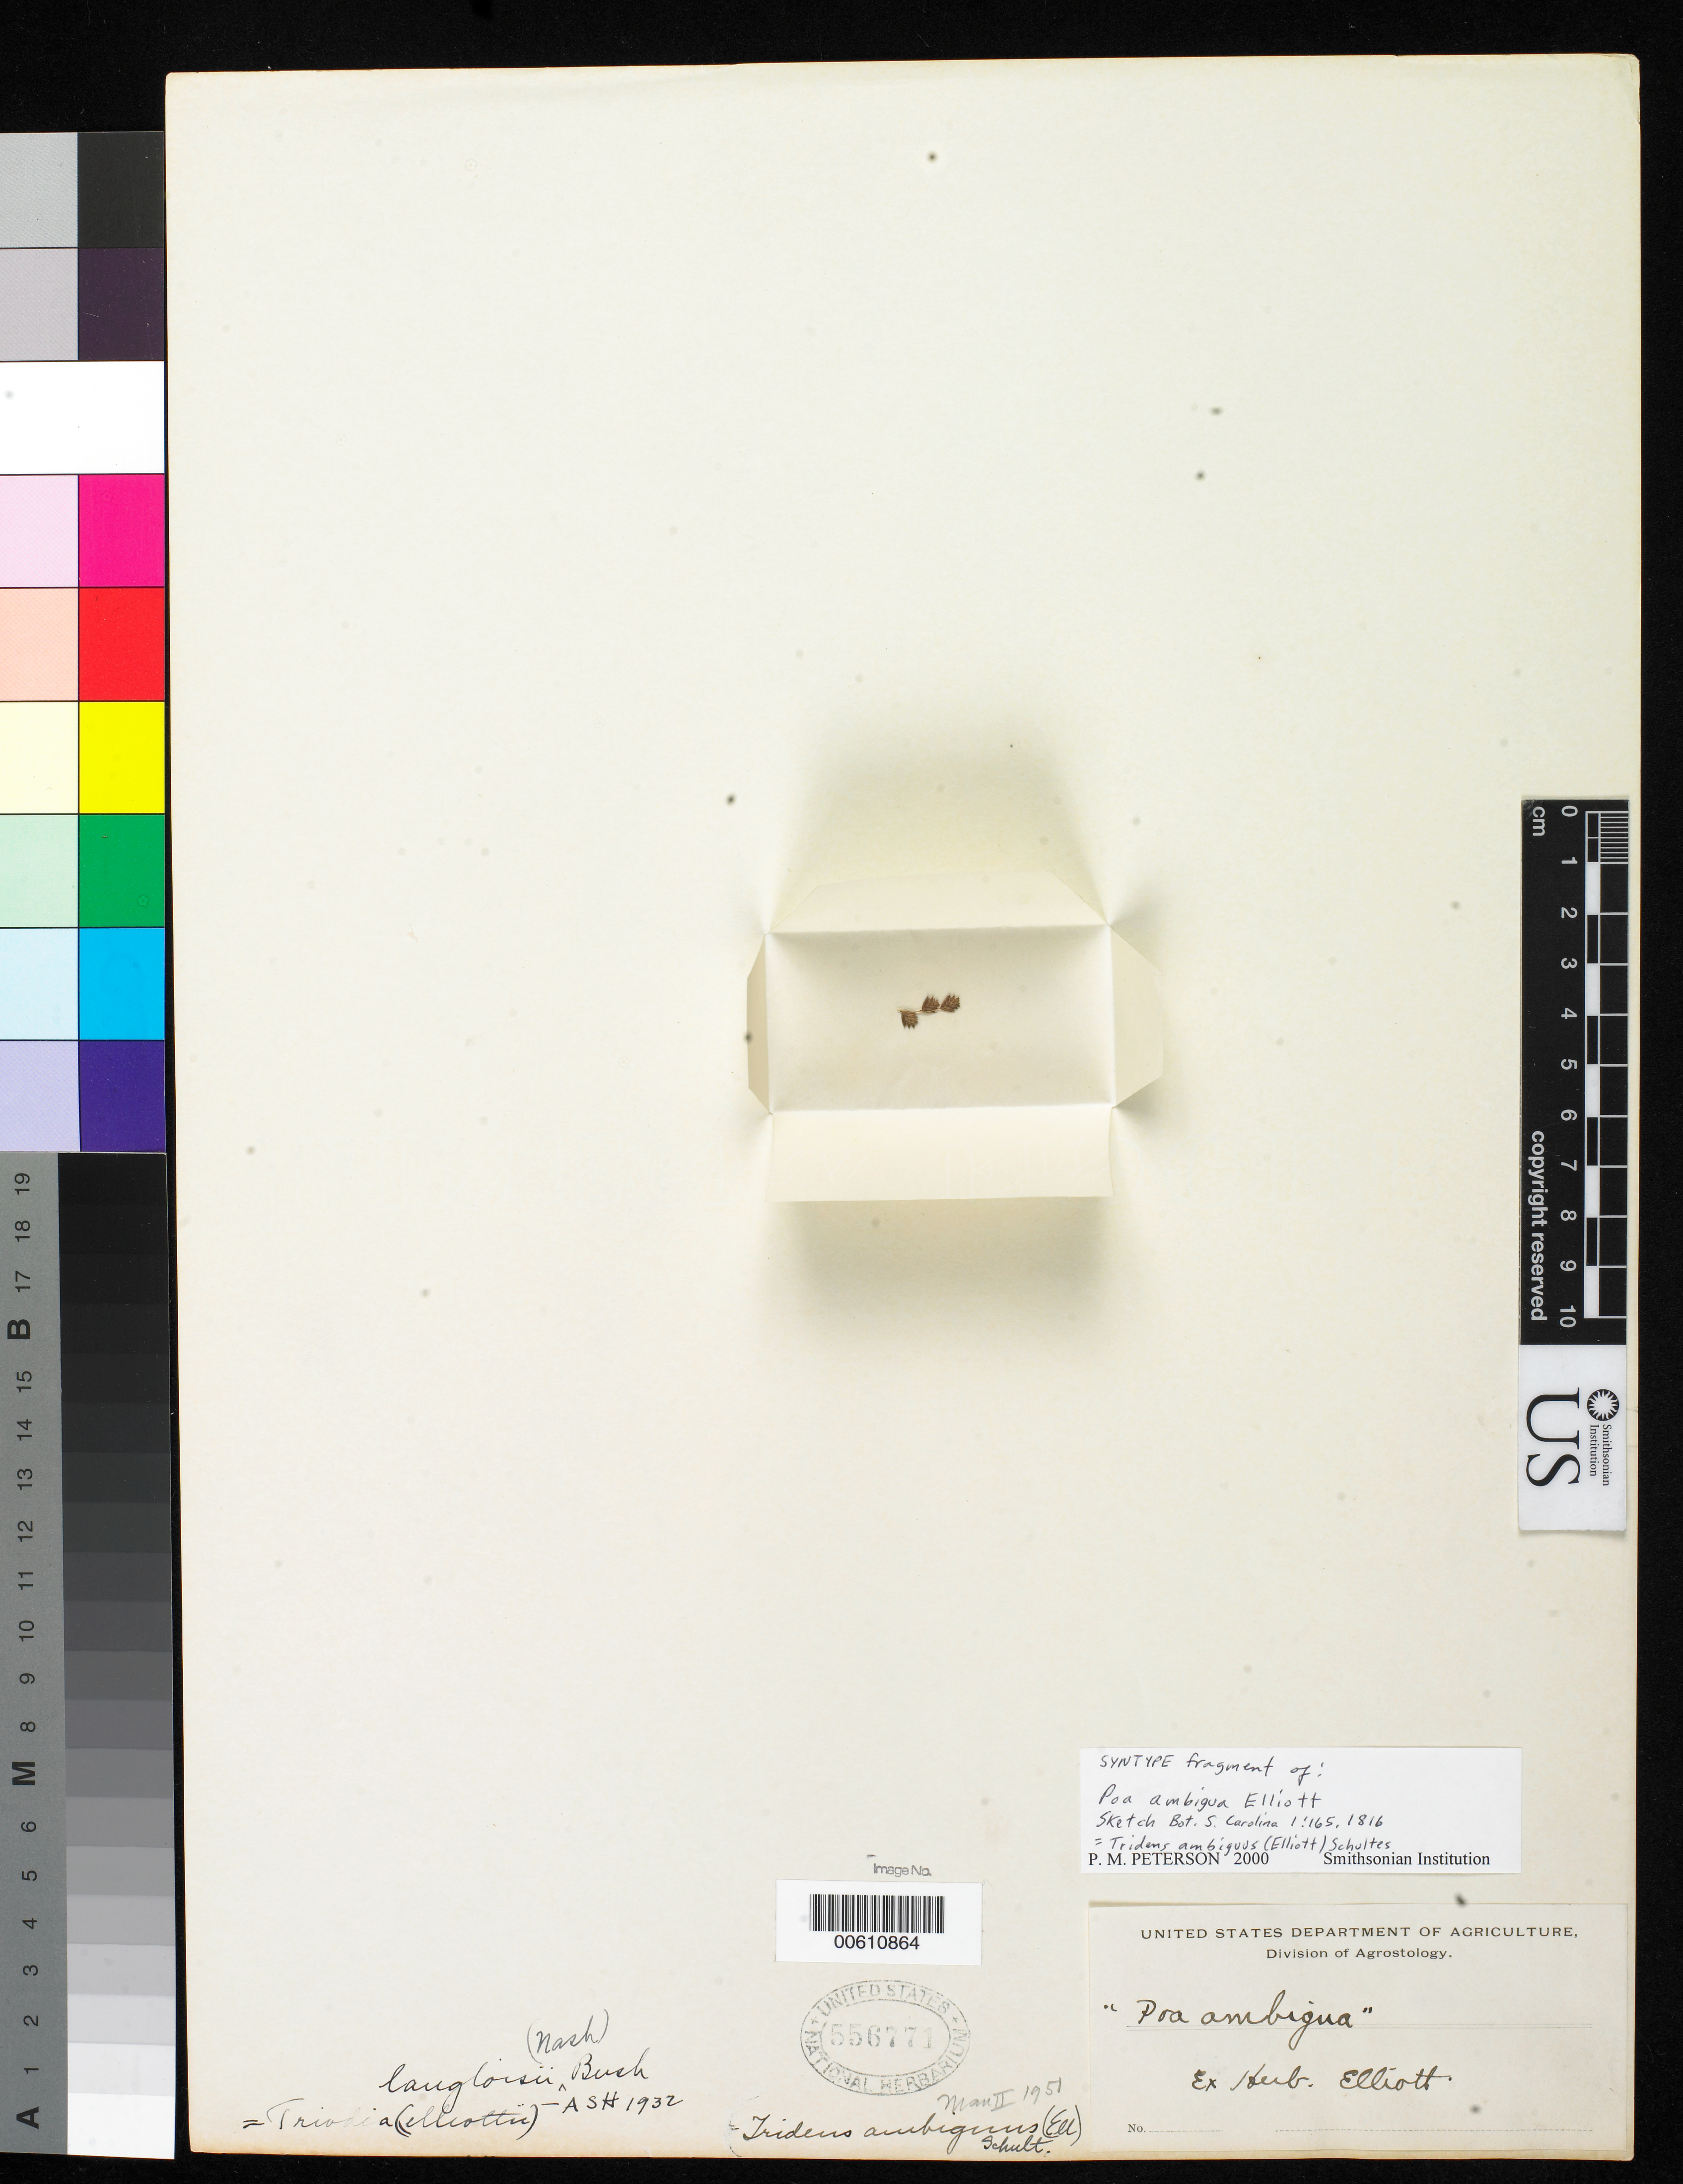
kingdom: Plantae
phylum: Tracheophyta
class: Liliopsida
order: Poales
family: Poaceae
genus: Poa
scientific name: Poa ambigua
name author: Elliott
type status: Type Fragment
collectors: J. F. Macbride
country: United States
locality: Found in the mountains of Carolina, by Dr. Macbride and in the lower country of Georgia, by Dr. Baldwin.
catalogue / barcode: US 566771